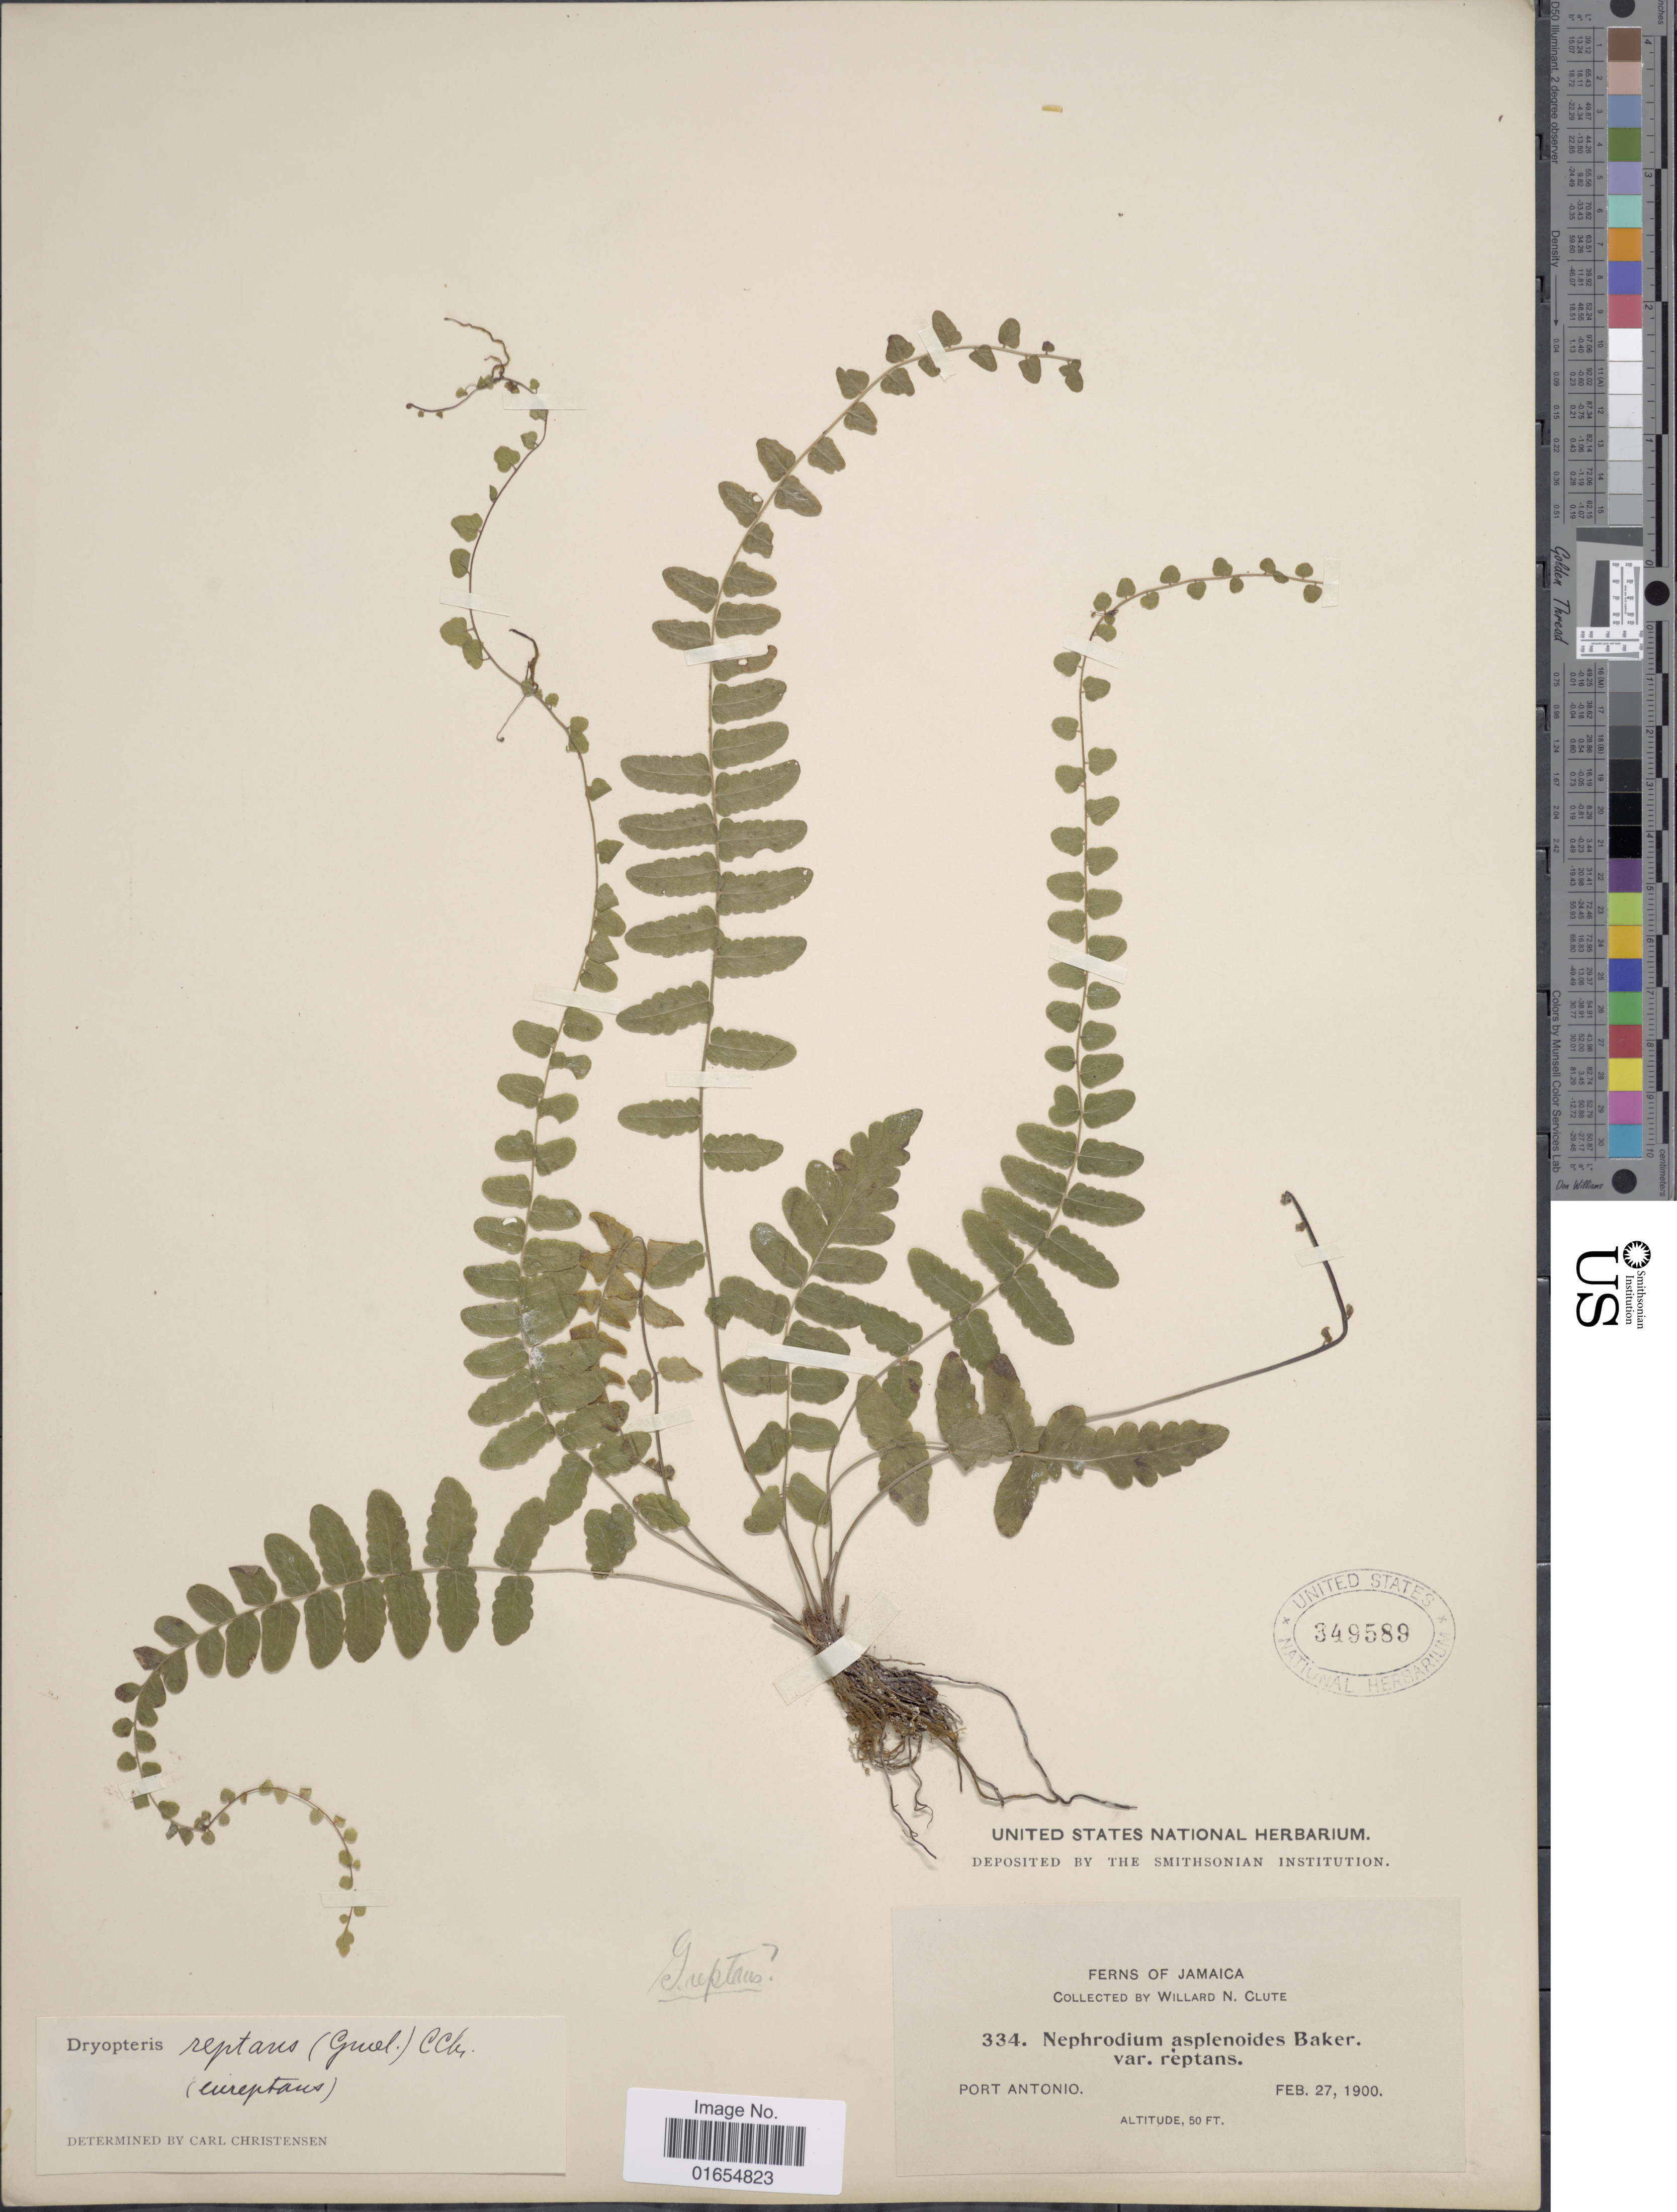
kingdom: Plantae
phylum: Tracheophyta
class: Polypodiopsida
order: Polypodiales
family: Thelypteridaceae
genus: Goniopteris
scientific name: Goniopteris reptans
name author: (J.F. Gmel.) C. Presl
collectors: W. N. Clute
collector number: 334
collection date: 1900-02-27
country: Jamaica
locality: Port Antonio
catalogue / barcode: US 349589